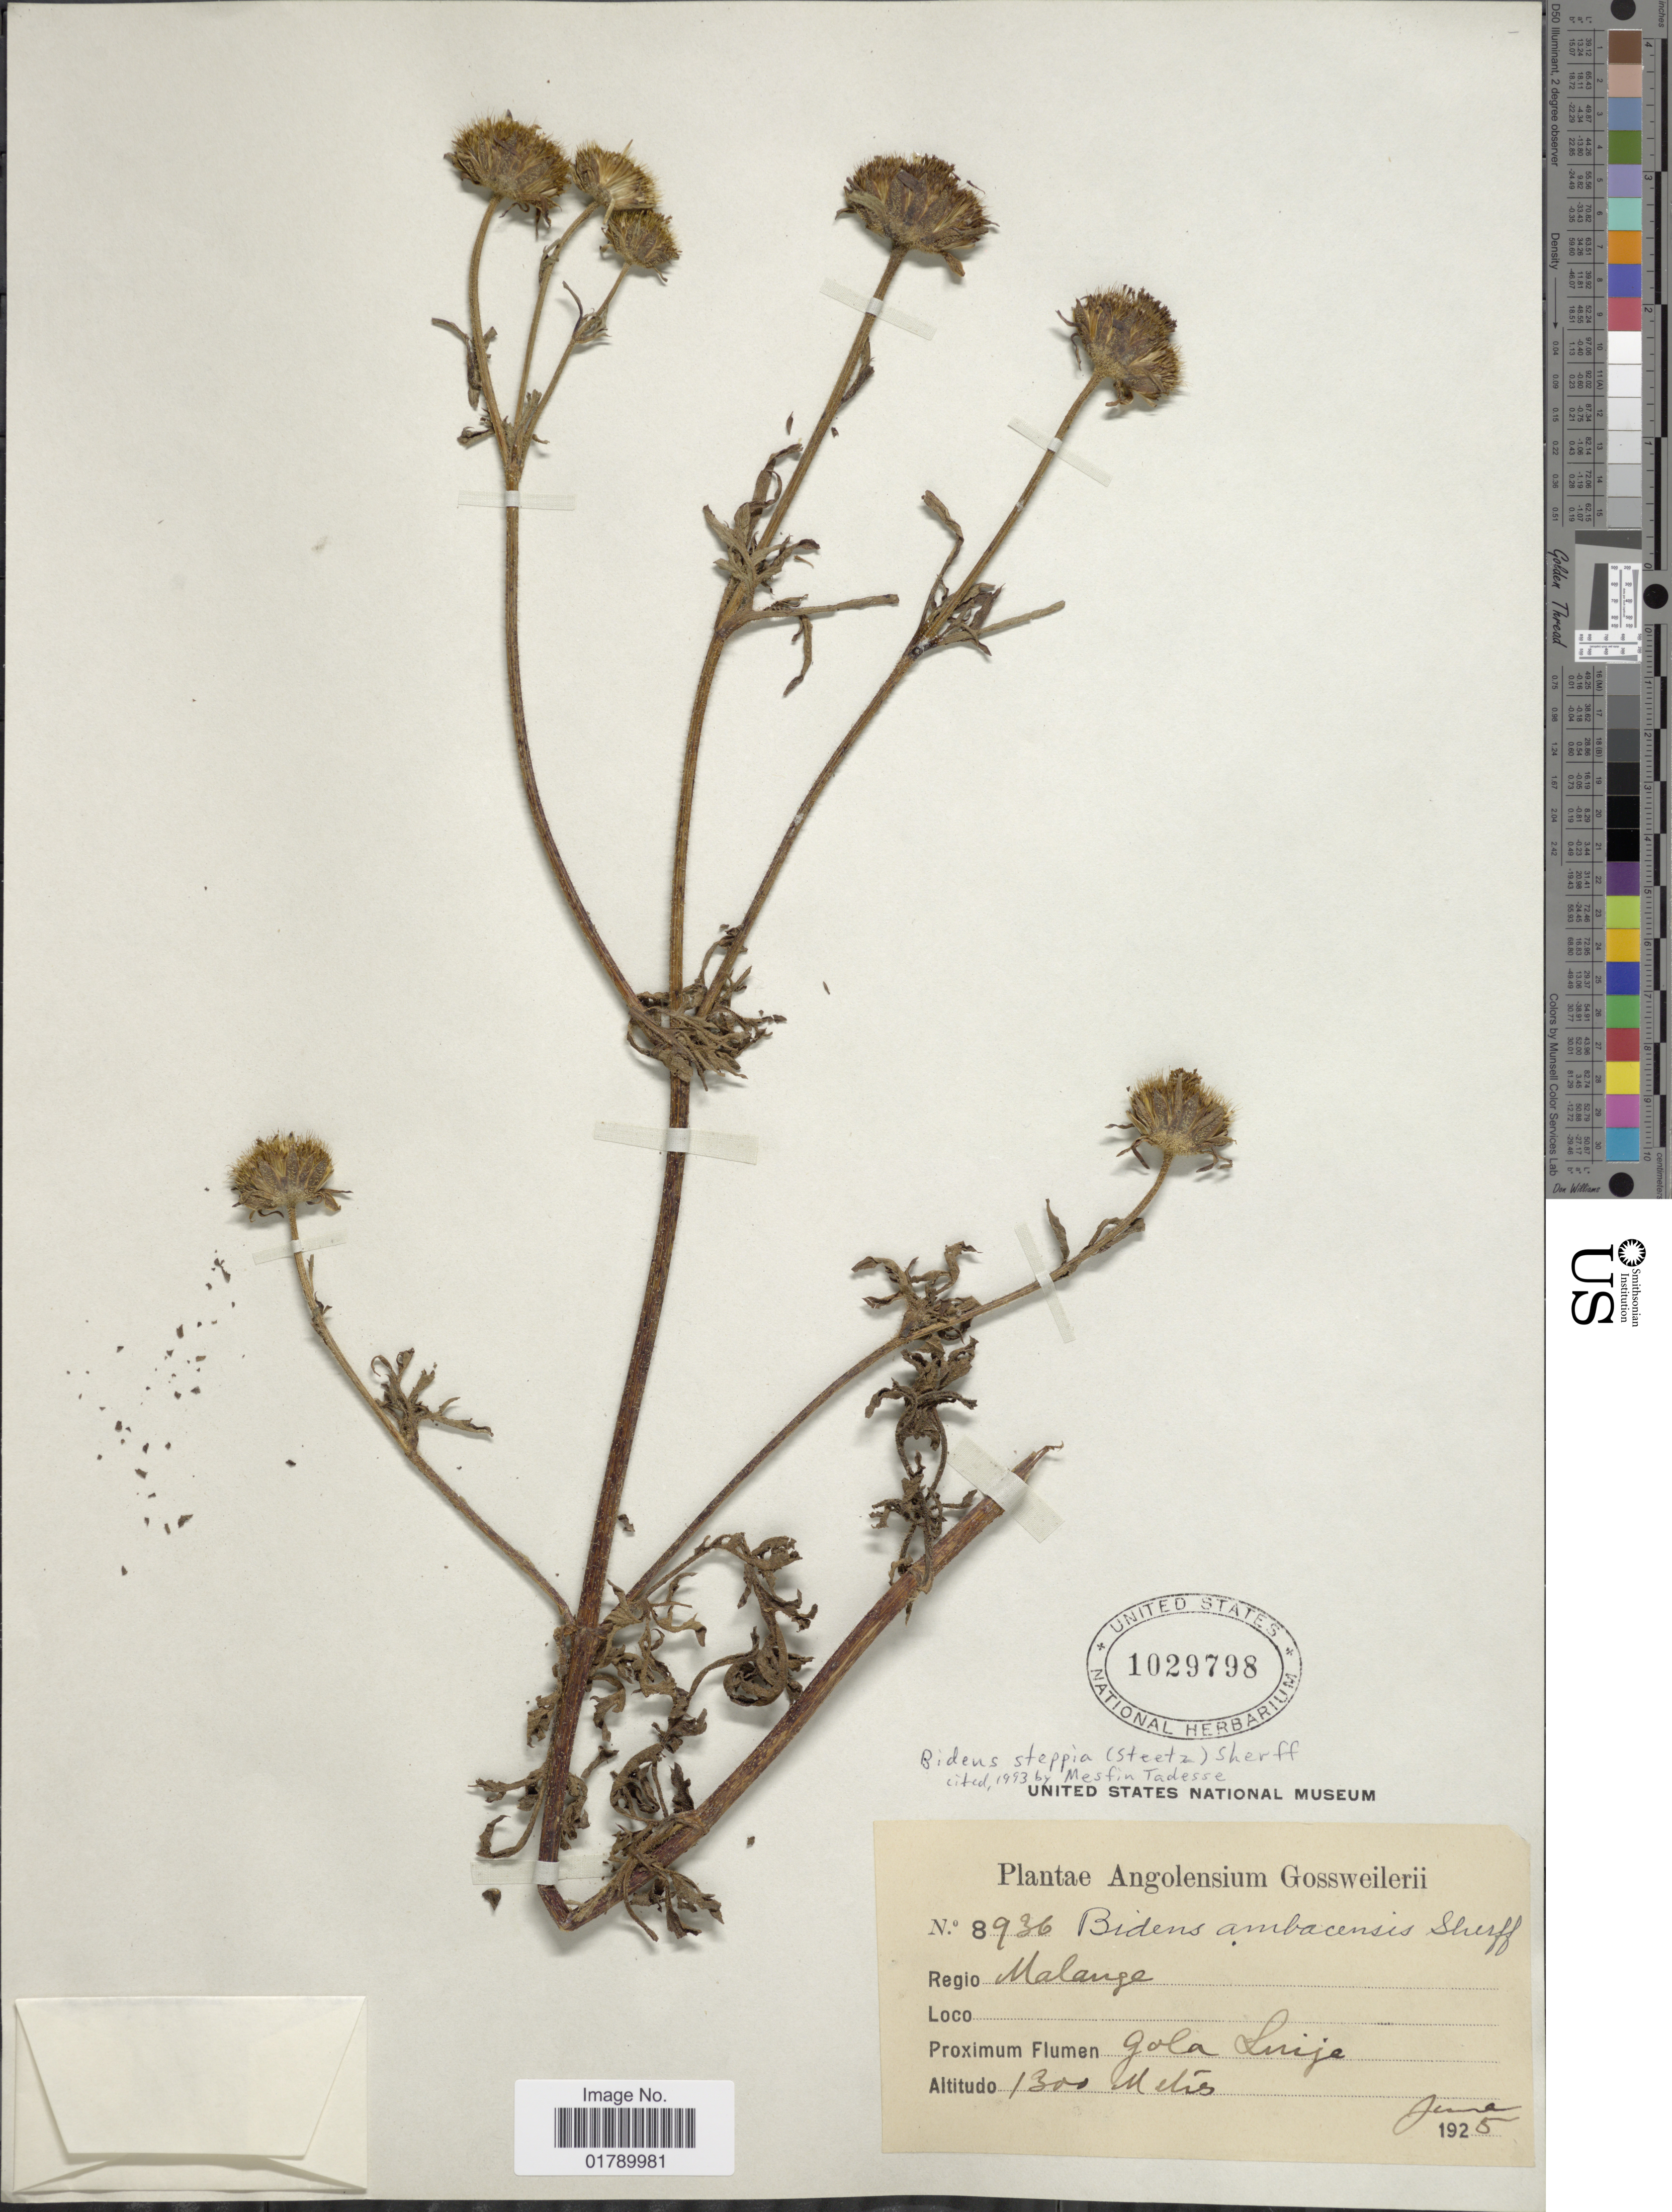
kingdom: Plantae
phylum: Tracheophyta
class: Magnoliopsida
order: Asterales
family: Asteraceae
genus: Bidens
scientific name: Bidens steppia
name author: (Steetz) Sherff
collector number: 8936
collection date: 1925-06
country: Angola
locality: Angolensium Gossweilerii, Regio Malange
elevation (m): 1300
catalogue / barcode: US 1029798